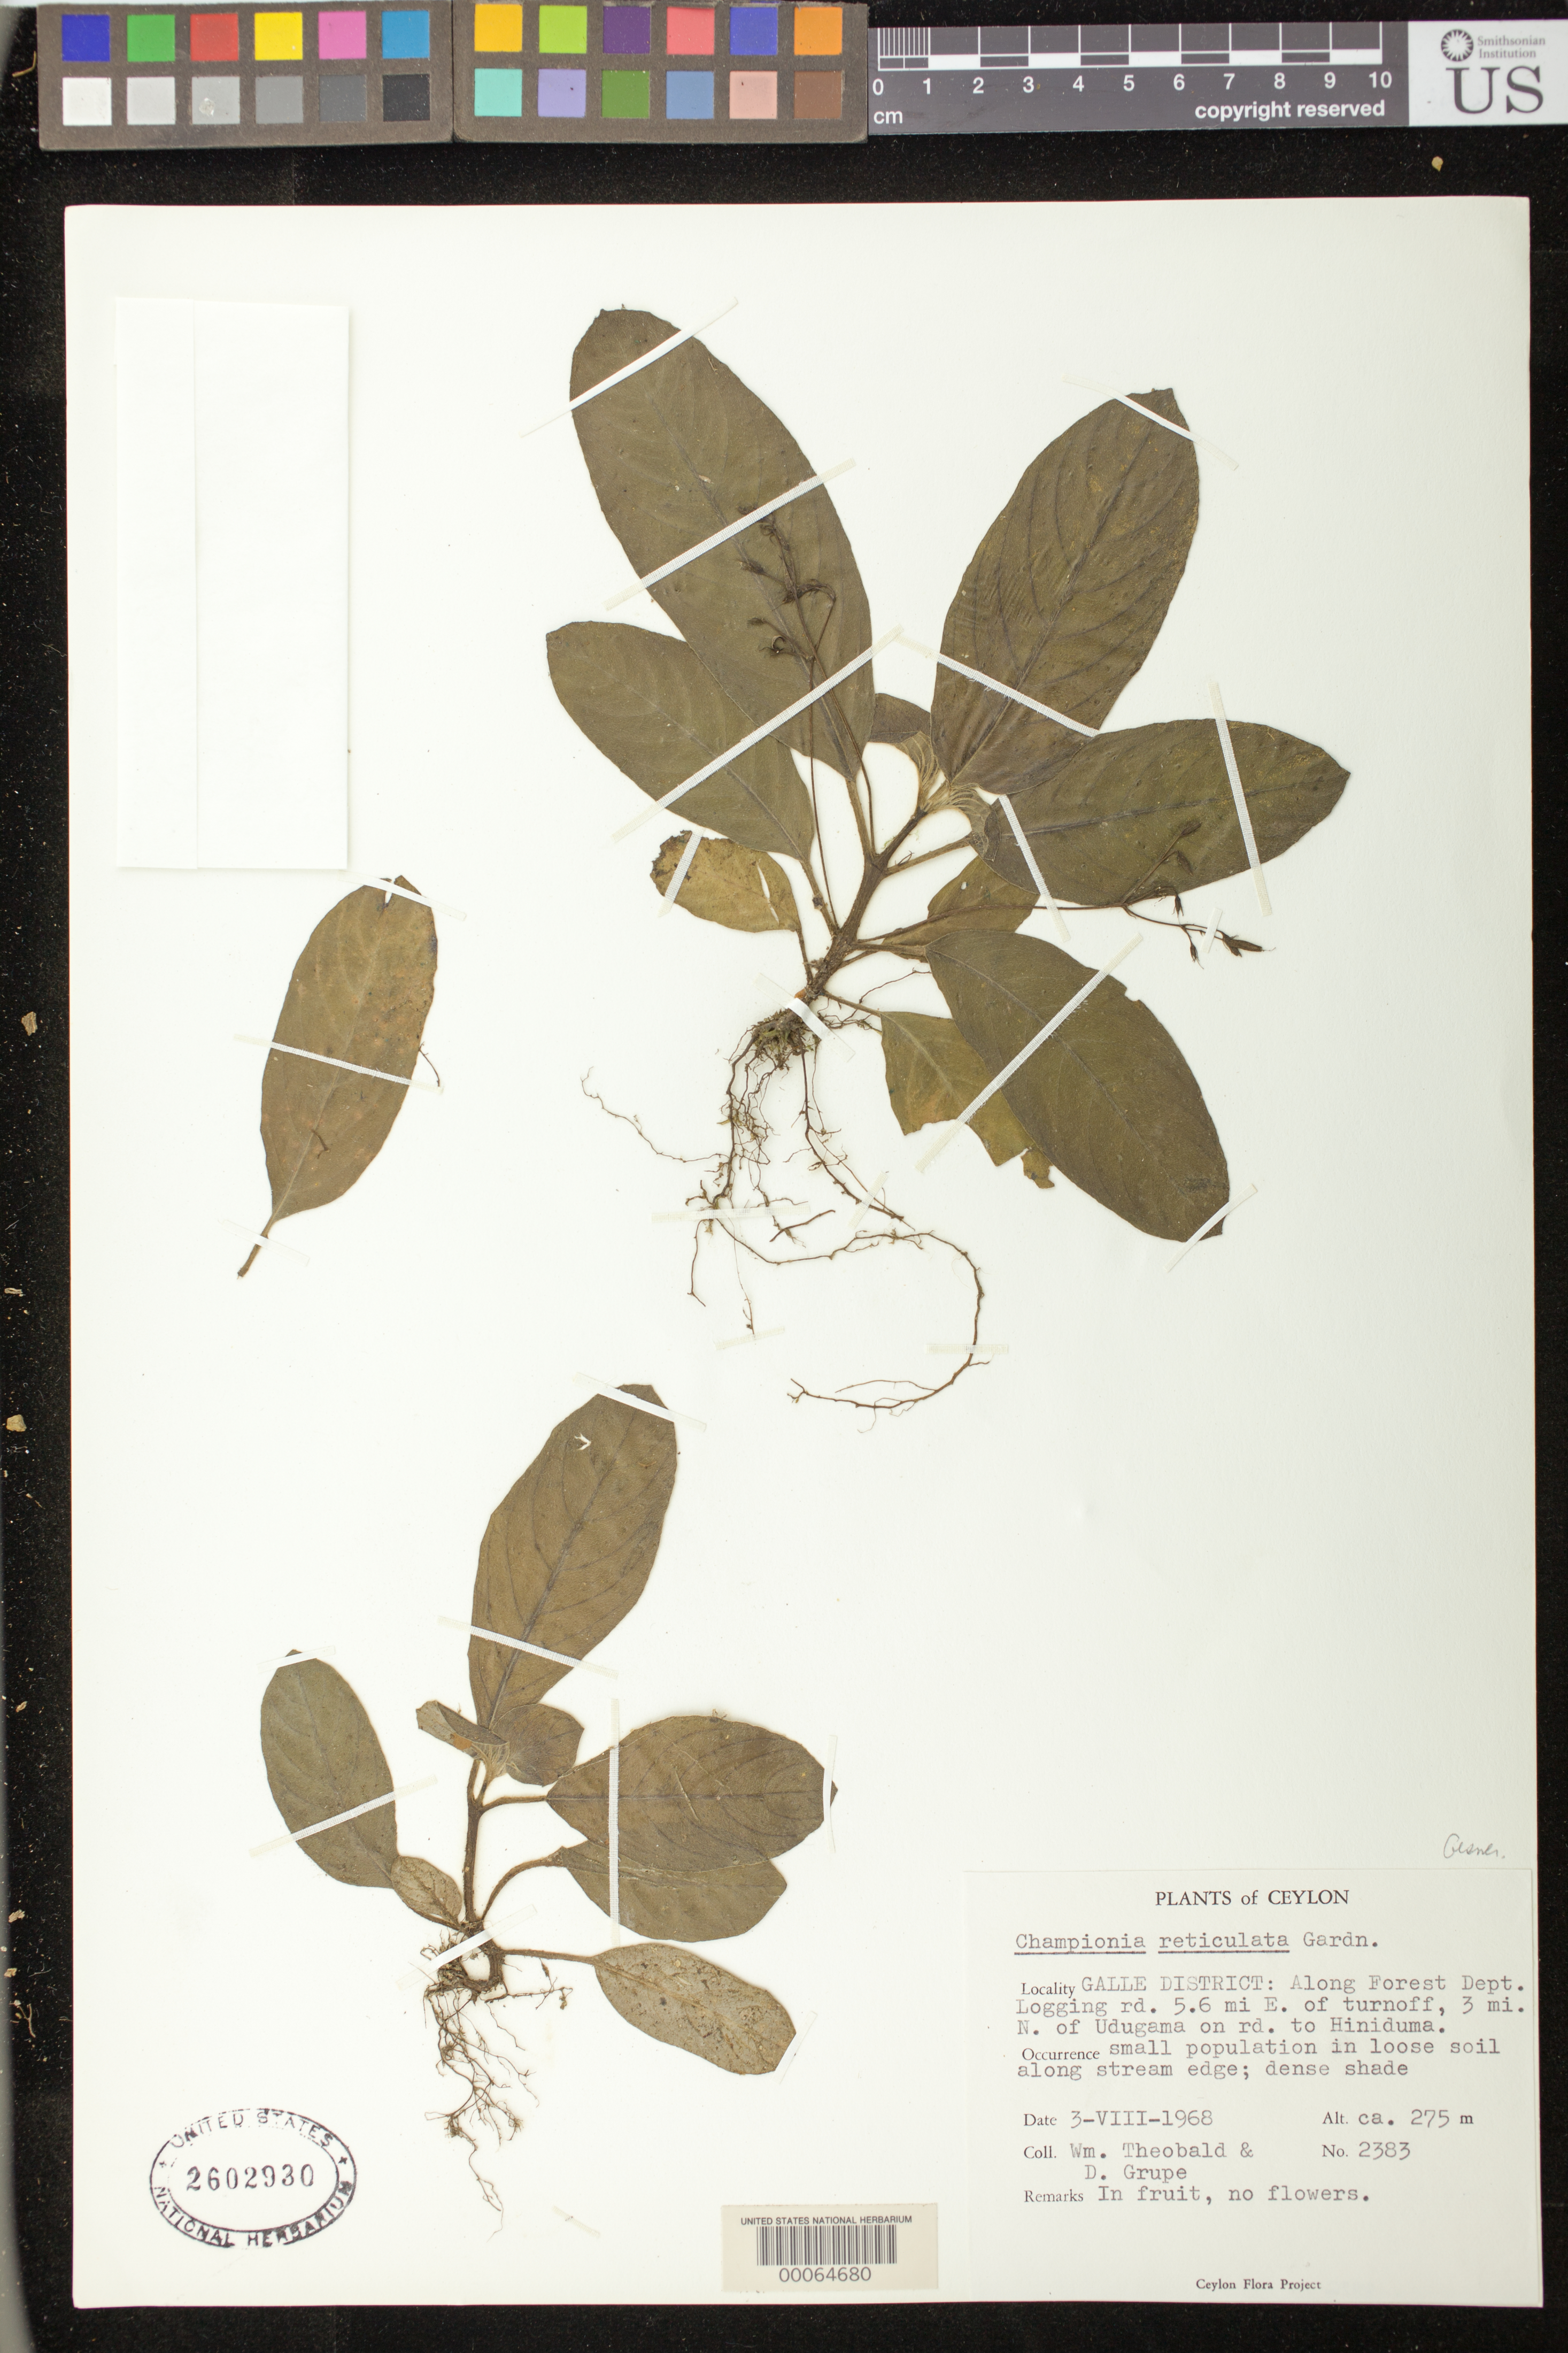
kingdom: Plantae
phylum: Tracheophyta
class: Magnoliopsida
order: Lamiales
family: Gesneriaceae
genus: Championia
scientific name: Championia reticulata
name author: Gardner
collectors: W. Theobald & G. Grupe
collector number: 2383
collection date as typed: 03 Aug 1968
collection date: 1968-08-03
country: Sri Lanka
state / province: Southern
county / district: Galle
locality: Along forest dept. logging road 5.6 miles e of turnoff, 3 miles n of udugama on road to hiniduma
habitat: In loose soil along stream edge, dense shade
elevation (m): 275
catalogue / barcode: US 2602930